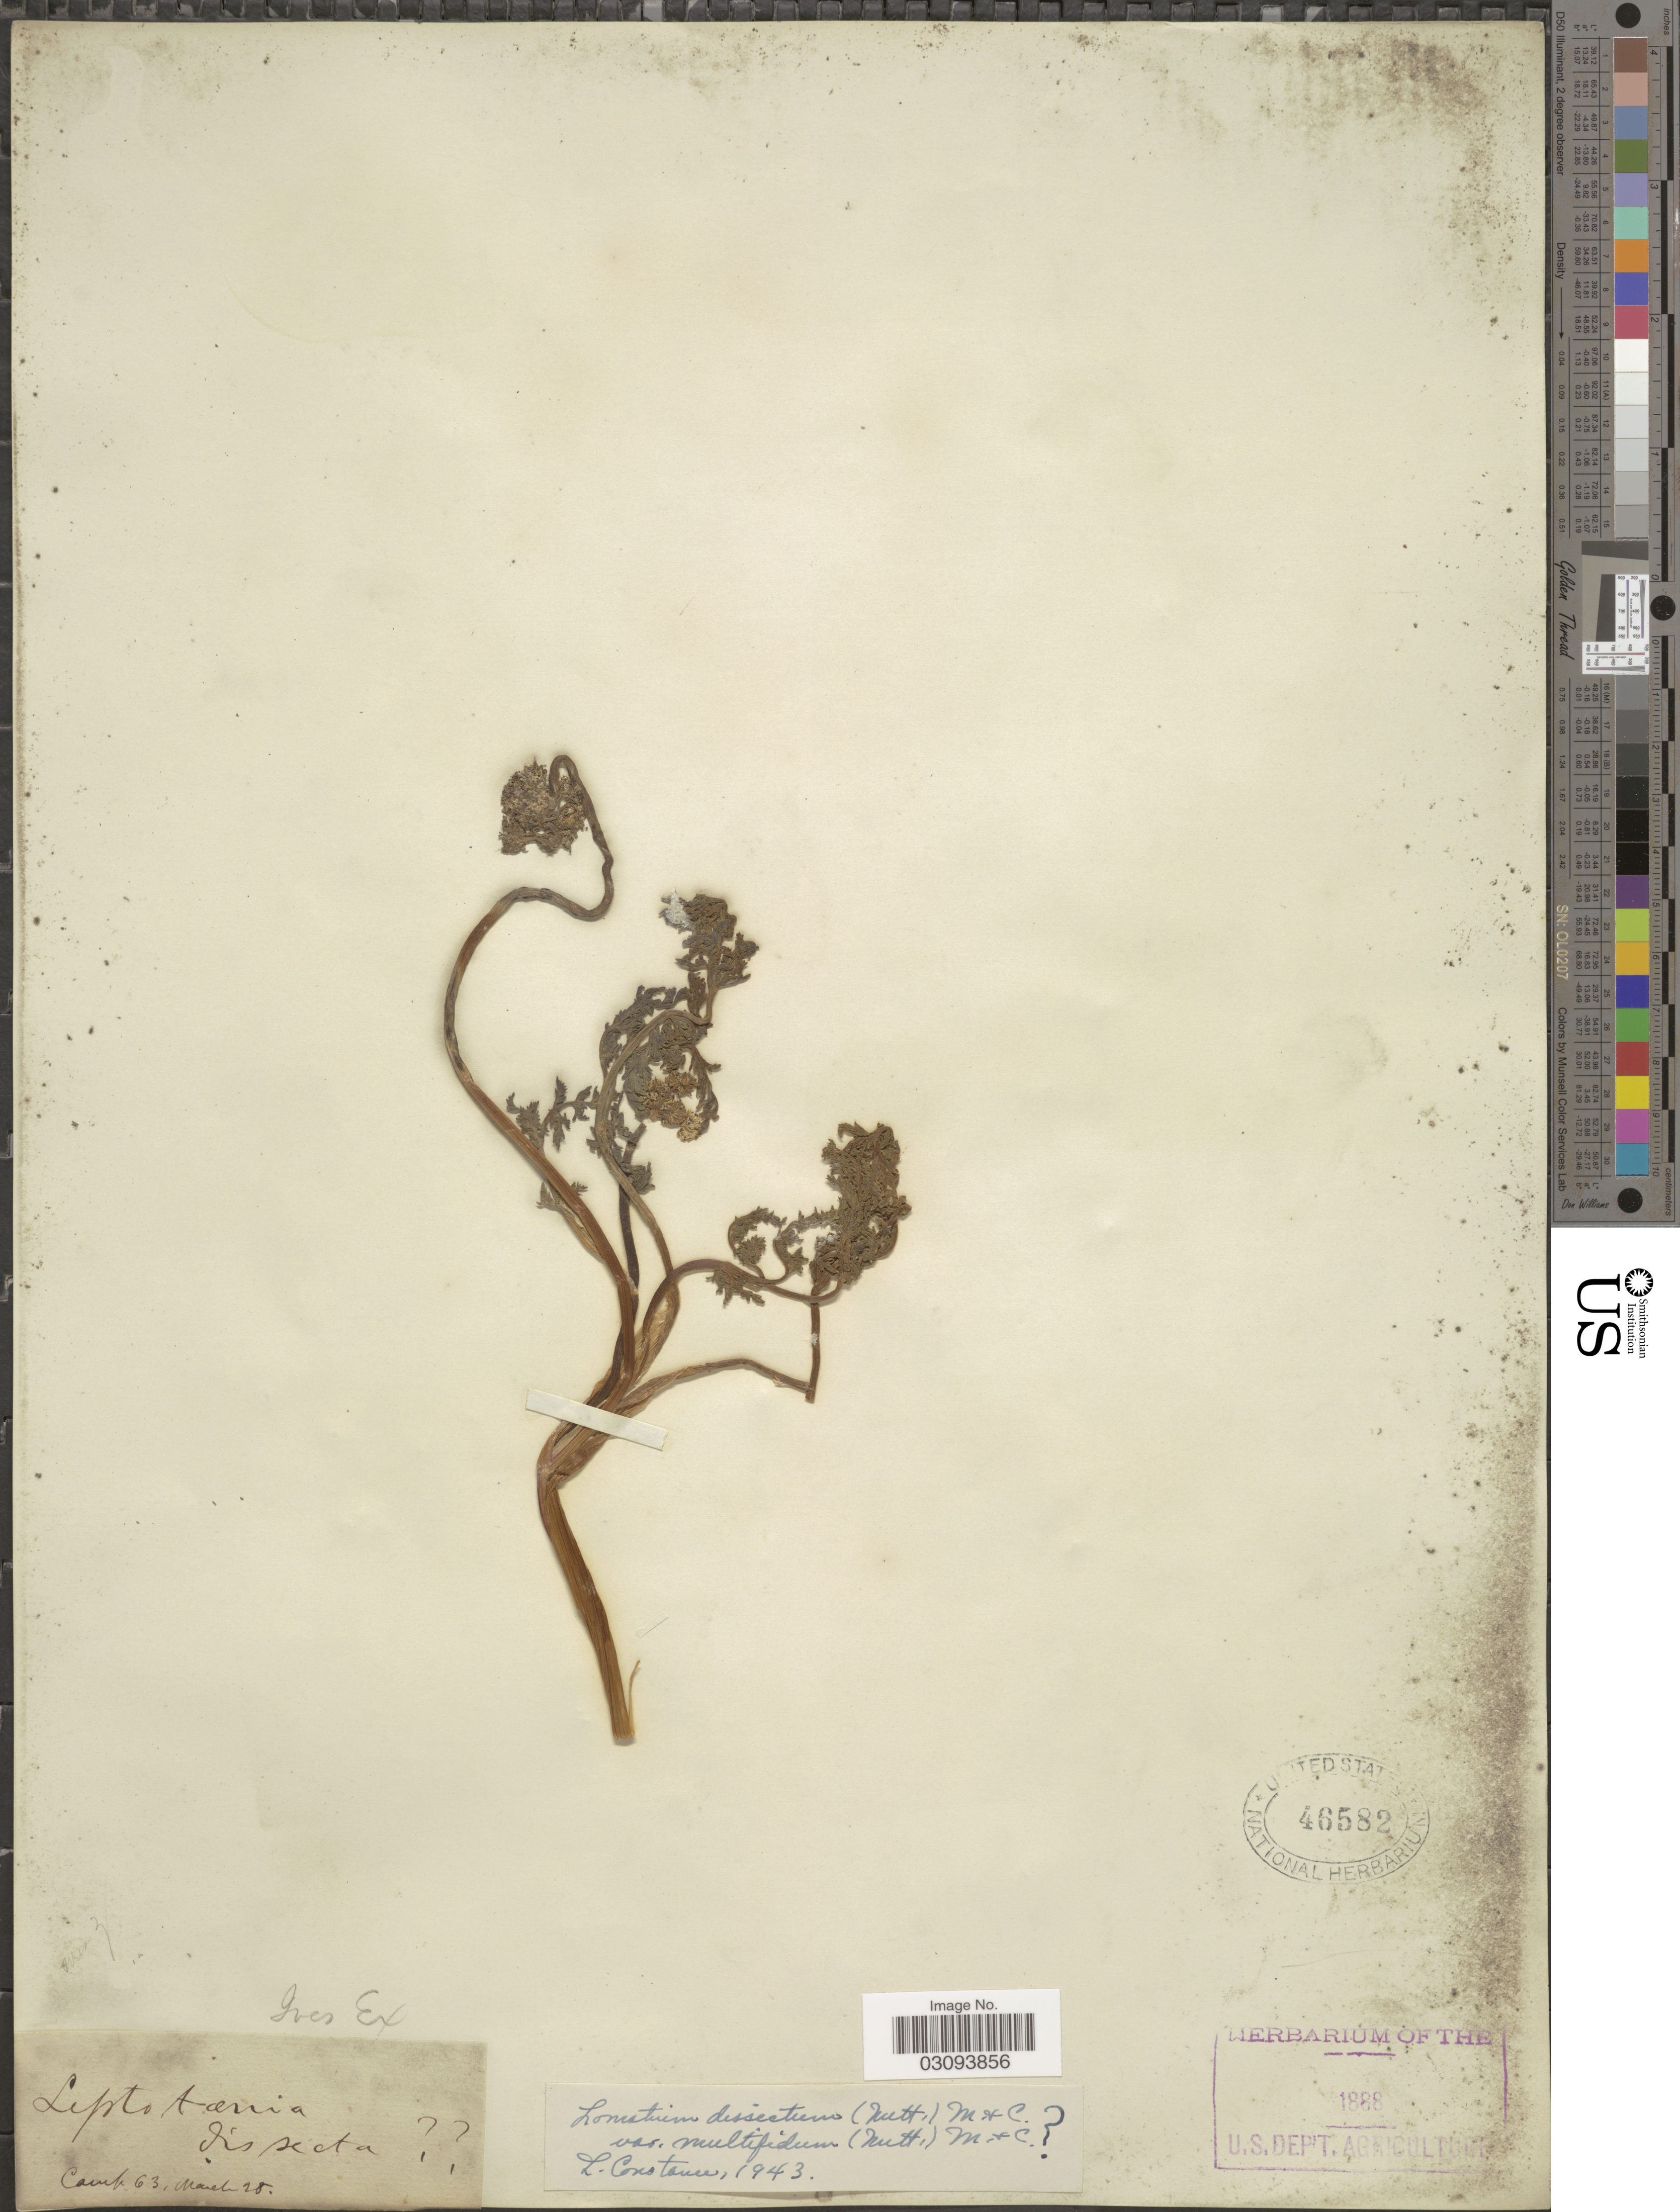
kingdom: Plantae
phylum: Tracheophyta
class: Magnoliopsida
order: Apiales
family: Apiaceae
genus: Lomatium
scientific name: Lomatium dissectum var. multifidum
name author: (Nutt.) Mathias & Constance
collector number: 63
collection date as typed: Transcribed d/m/y: /3/28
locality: Camp [unsure placement]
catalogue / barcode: US 46582